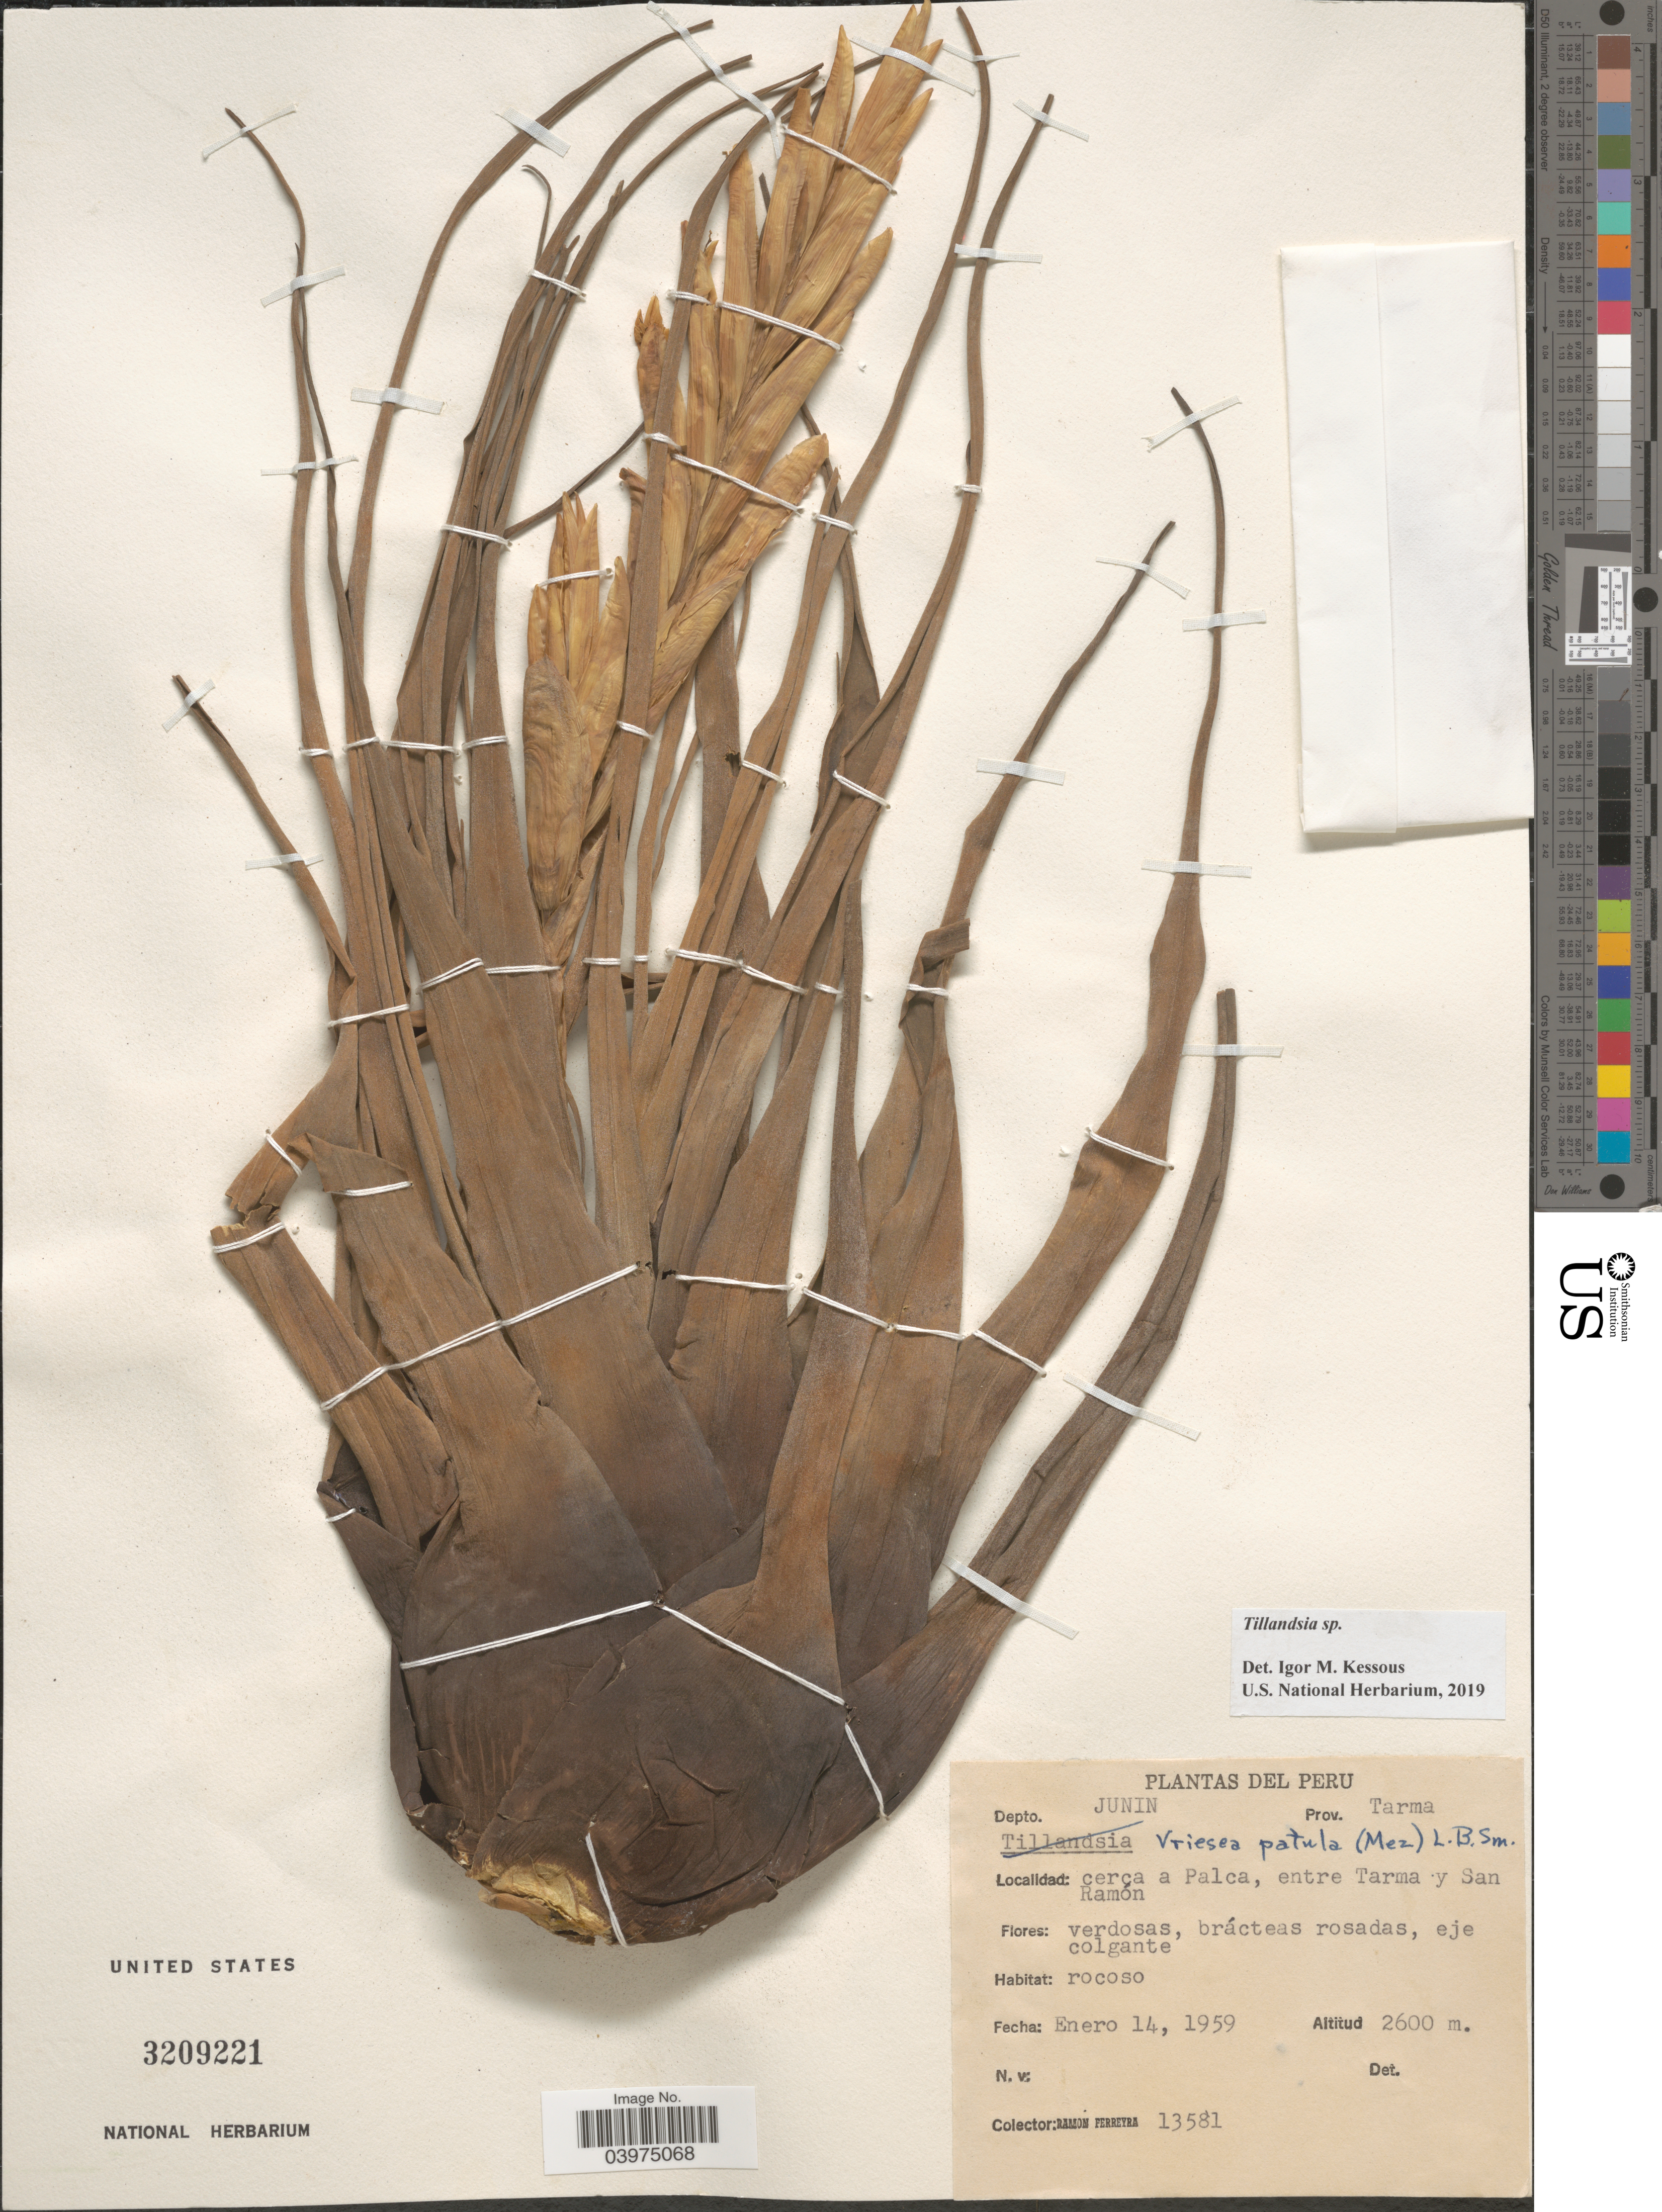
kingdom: Plantae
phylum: Tracheophyta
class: Liliopsida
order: Poales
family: Bromeliaceae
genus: Tillandsia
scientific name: Tillandsia sp.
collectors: R. A. Ferreyra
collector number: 13581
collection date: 1959-01-14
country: Peru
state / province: Junín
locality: Depto. Junin. Prov. Tarma. Cerca a Palca, entre Tarma y San Ramón.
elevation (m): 2600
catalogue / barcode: US 3209221